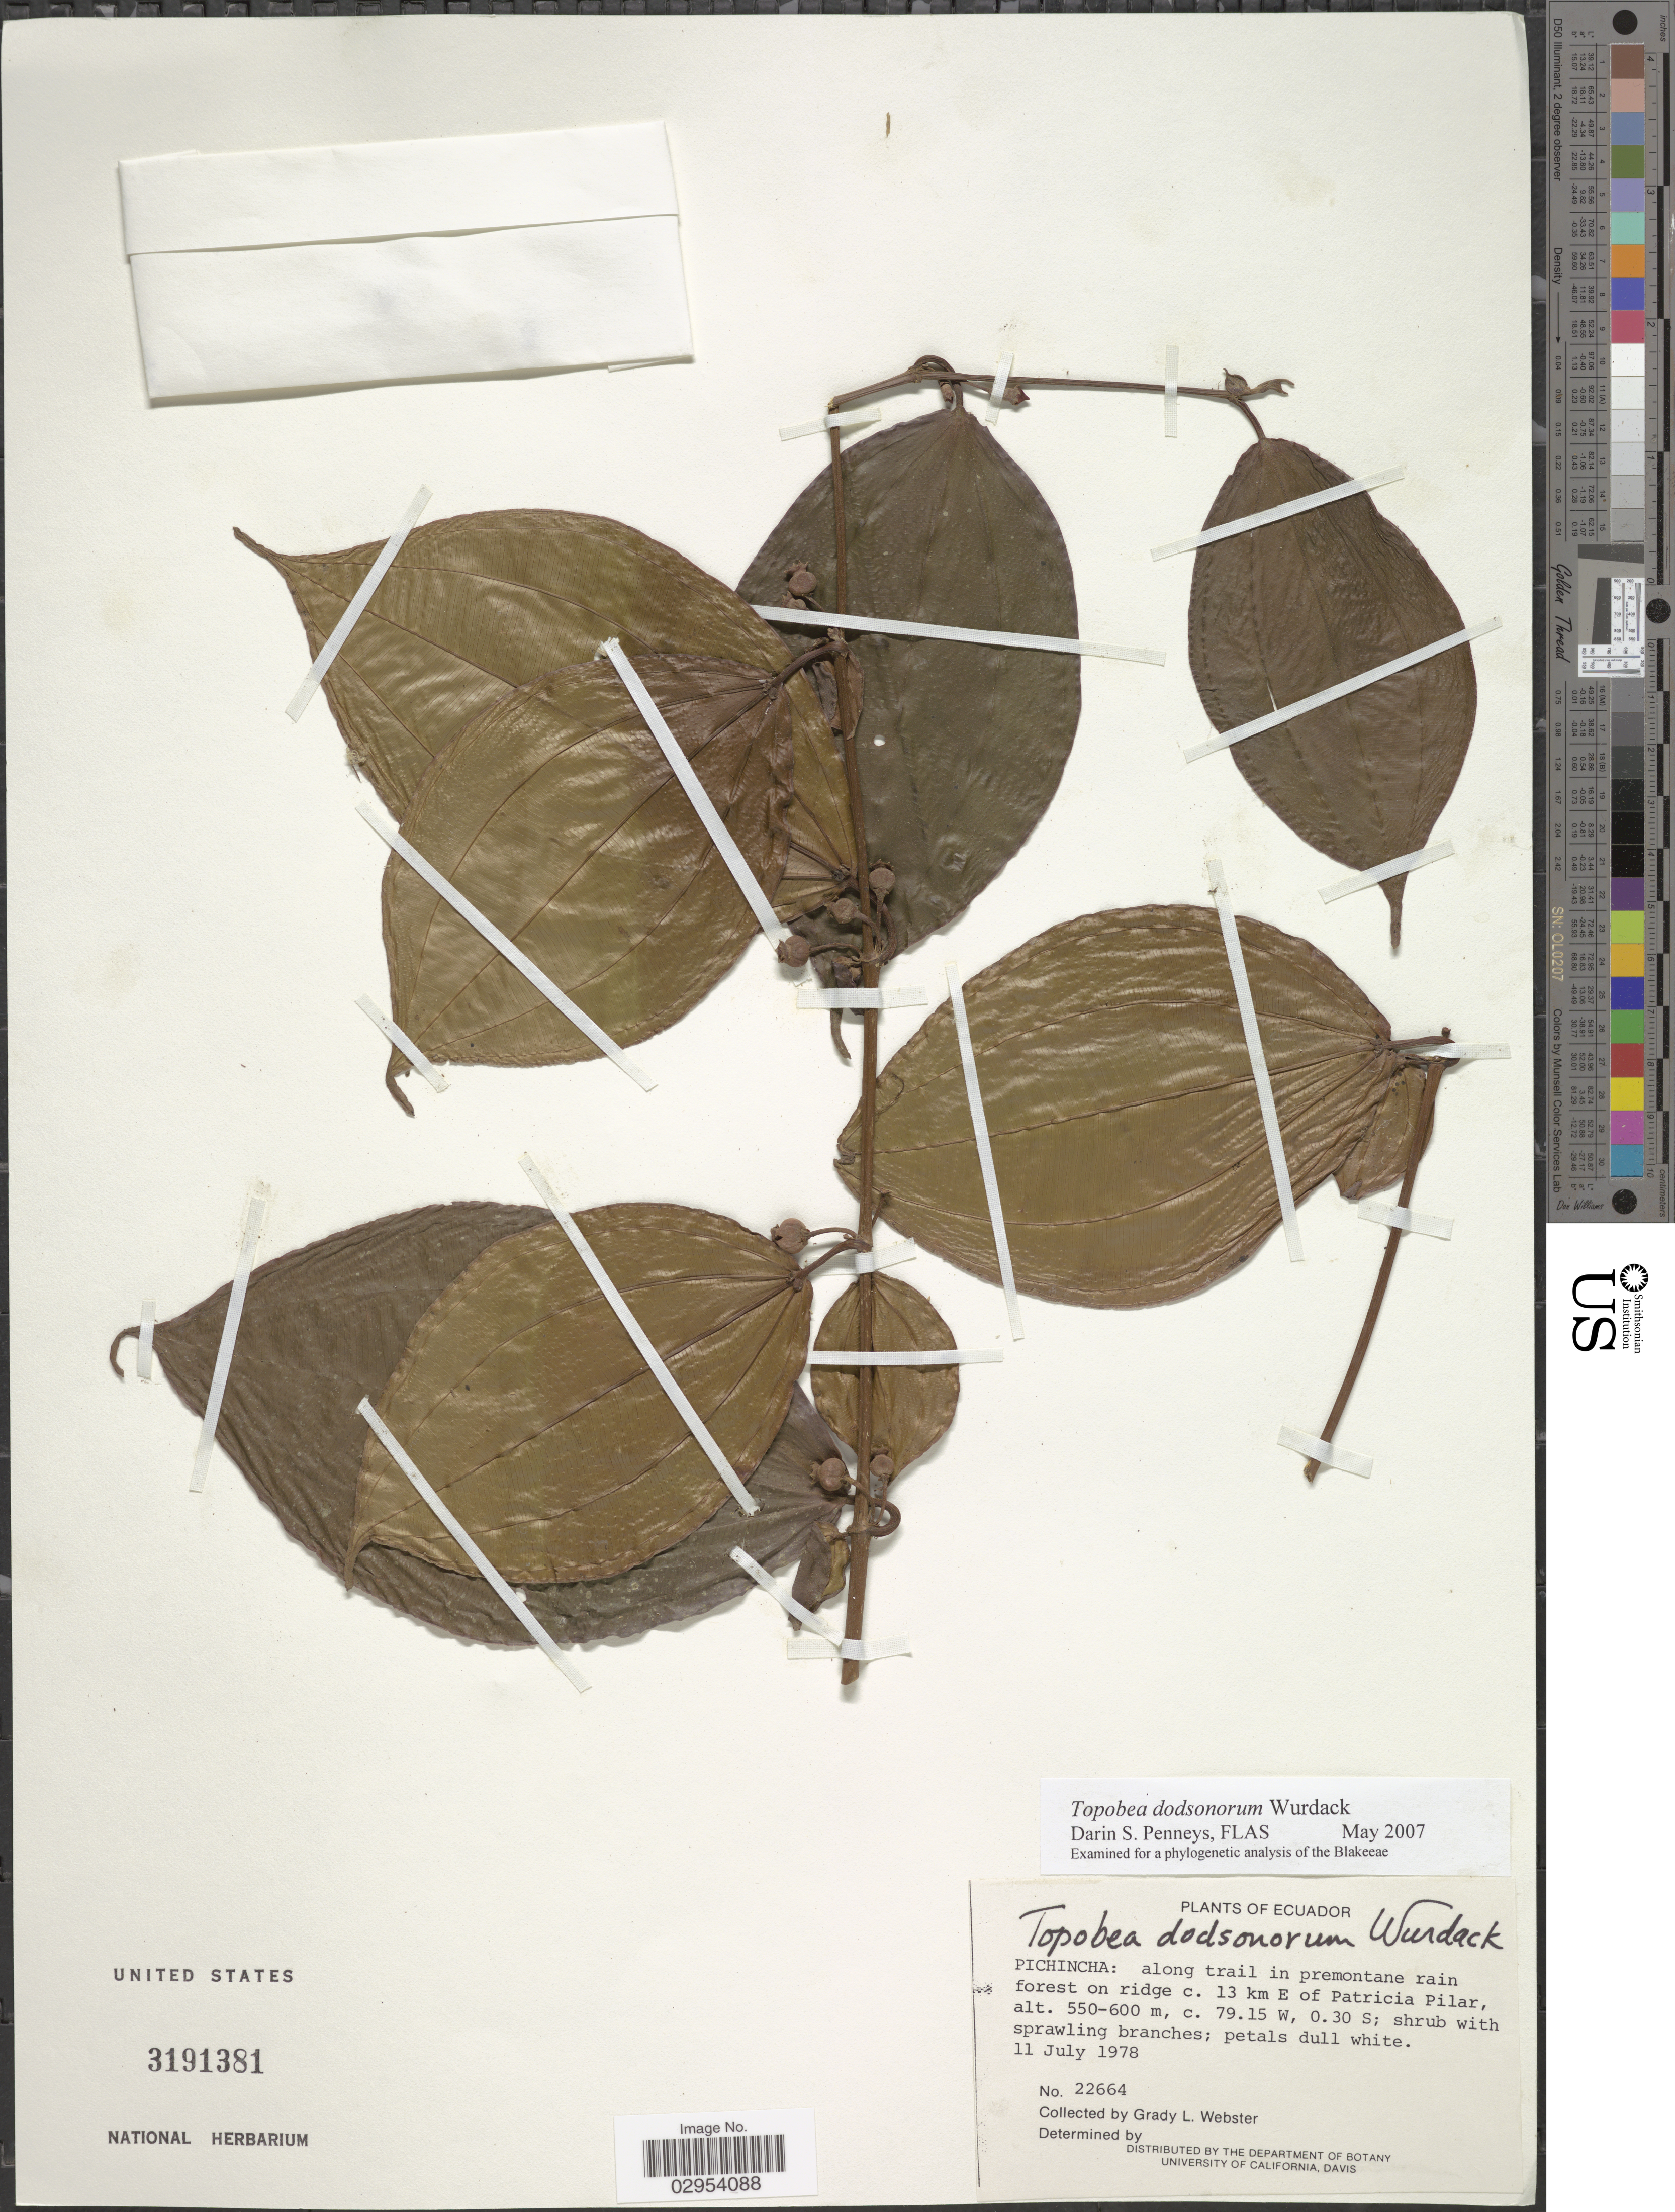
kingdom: Plantae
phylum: Tracheophyta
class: Magnoliopsida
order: Myrtales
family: Melastomataceae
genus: Topobea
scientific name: Topobea dodsonorum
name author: Wurdack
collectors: G. L. Webster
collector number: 22664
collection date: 1978-07-11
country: Ecuador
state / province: Pichincha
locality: Along trail in premontane rain forest on ridge c. 13 km E of Patricia Pilar.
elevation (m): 550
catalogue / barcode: US 3191381